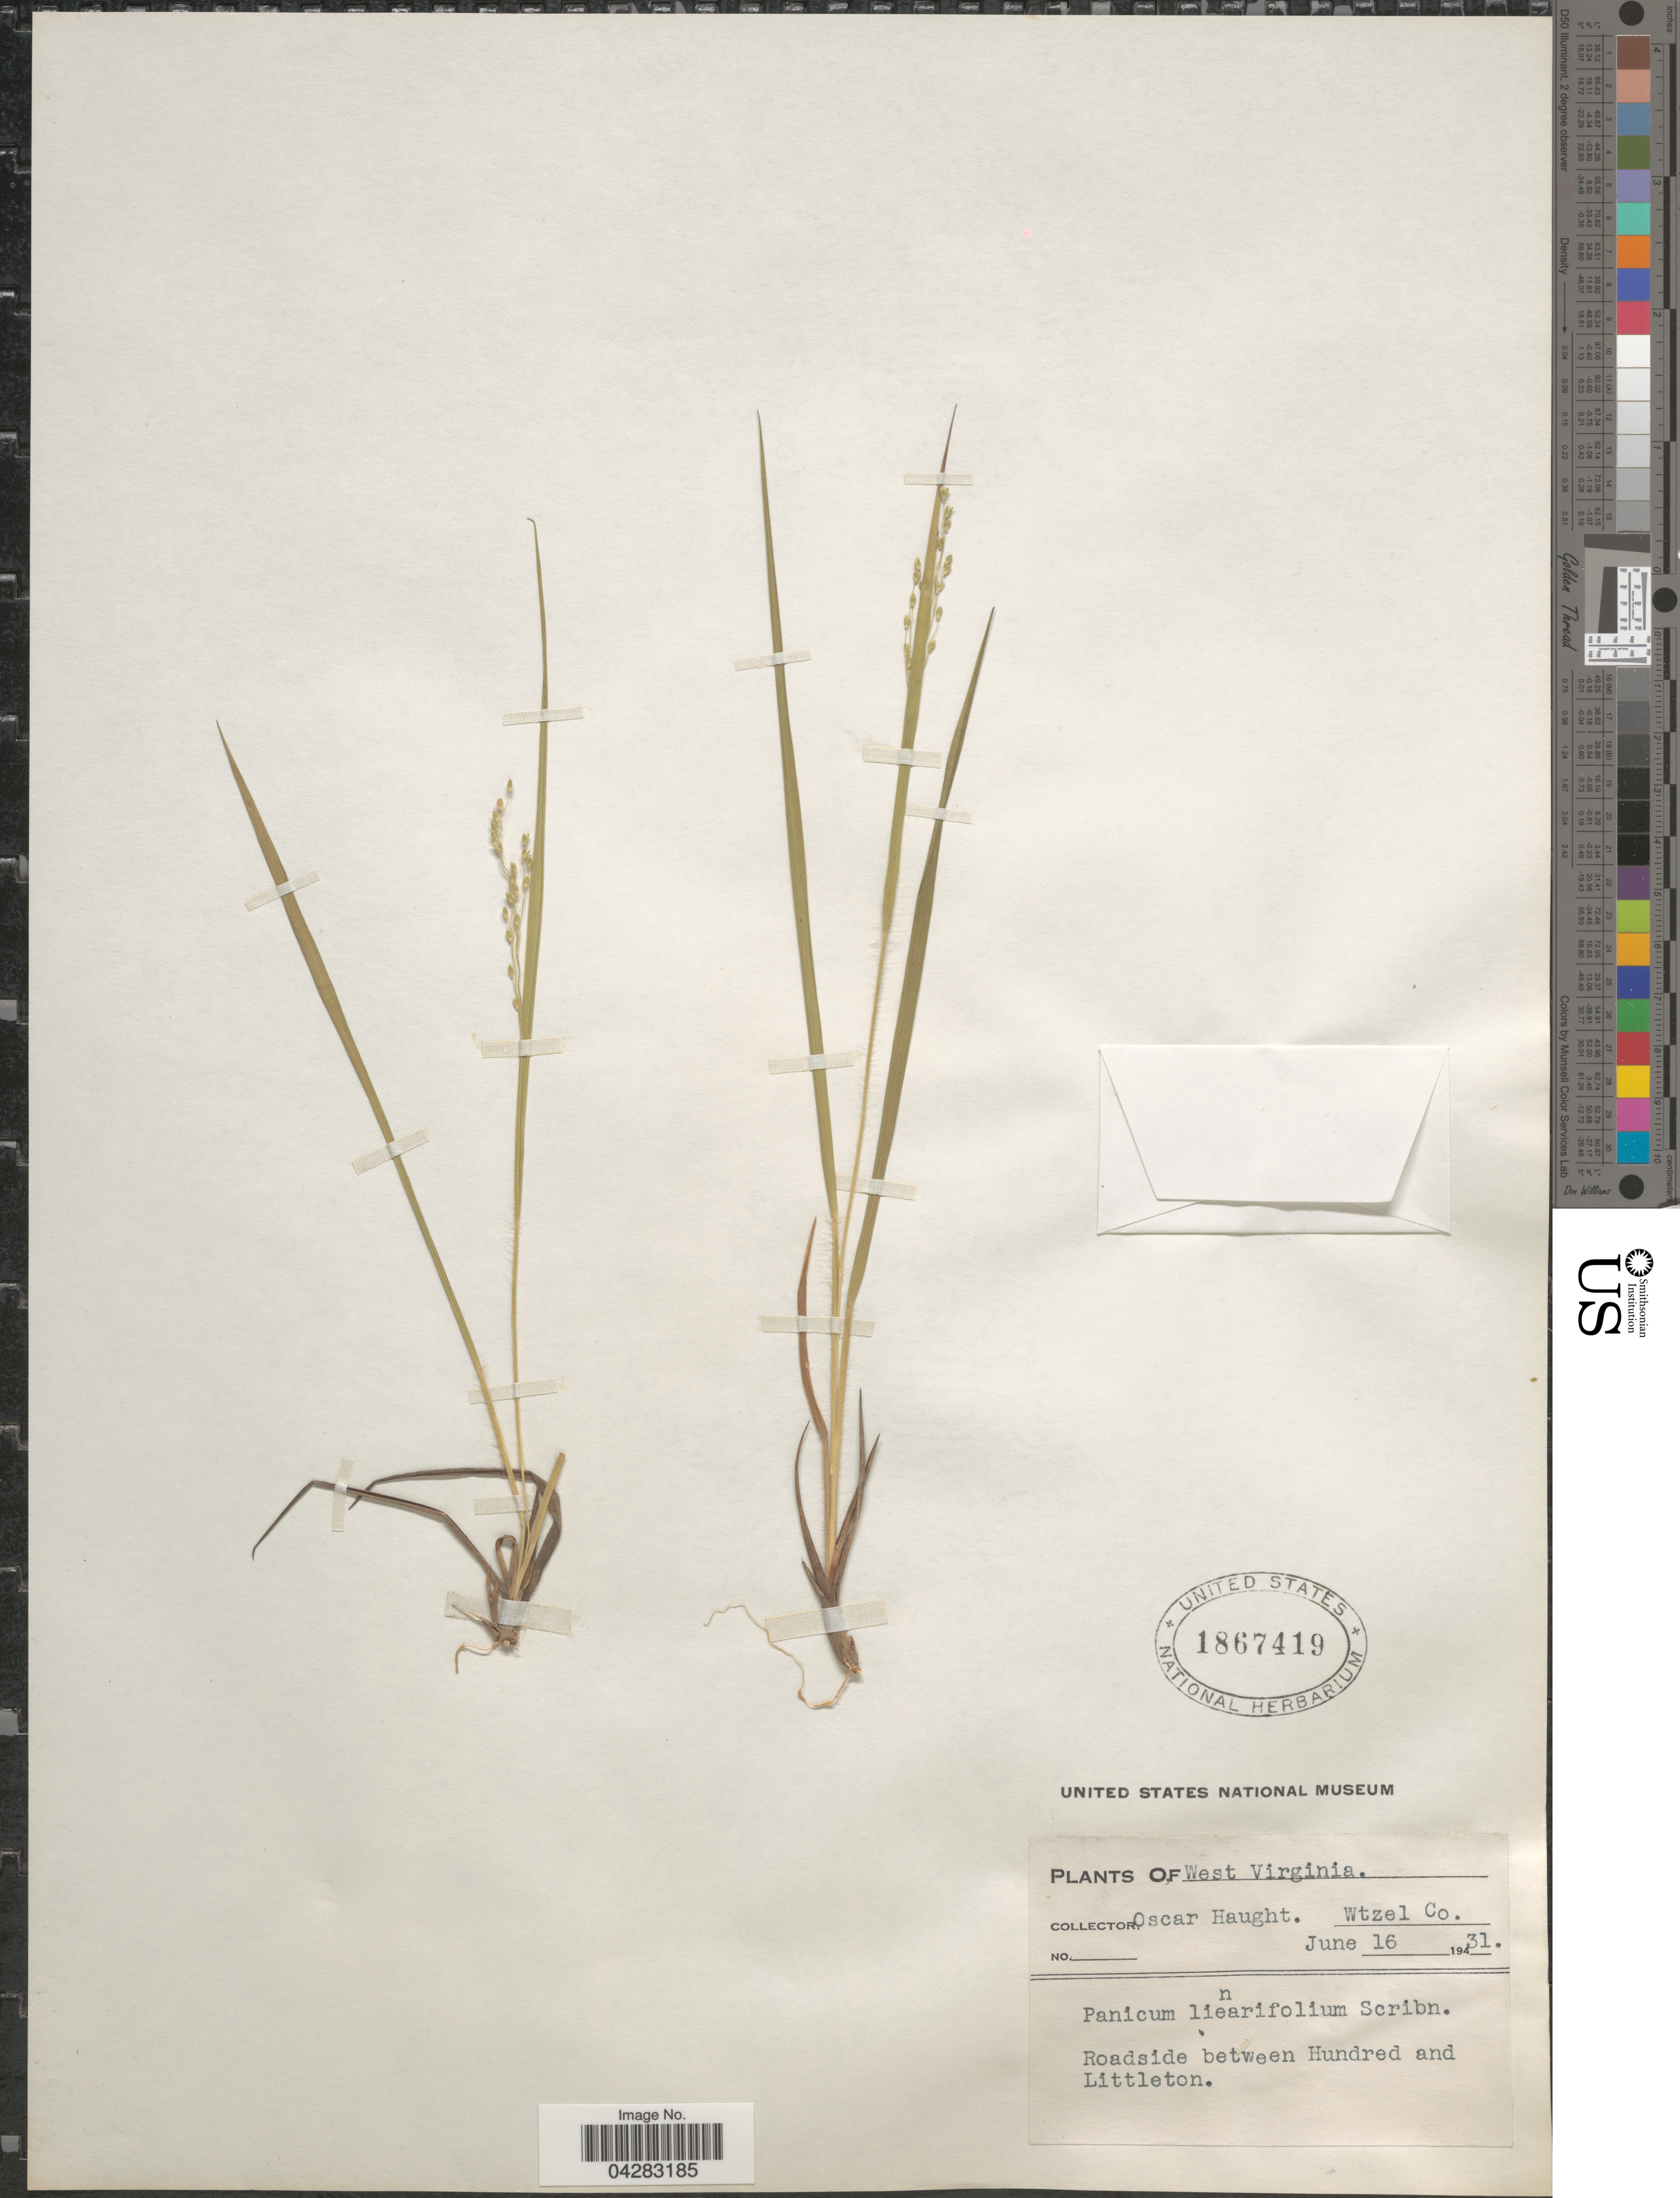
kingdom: Plantae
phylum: Tracheophyta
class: Liliopsida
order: Poales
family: Poaceae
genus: Dichanthelium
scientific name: Dichanthelium linearifolium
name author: (Scribn.) Gould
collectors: O. L. Haught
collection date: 1931-06-16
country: United States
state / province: West Virginia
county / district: Wetzel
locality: Roadside between Hundred and Littleton.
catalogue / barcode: US 1867419